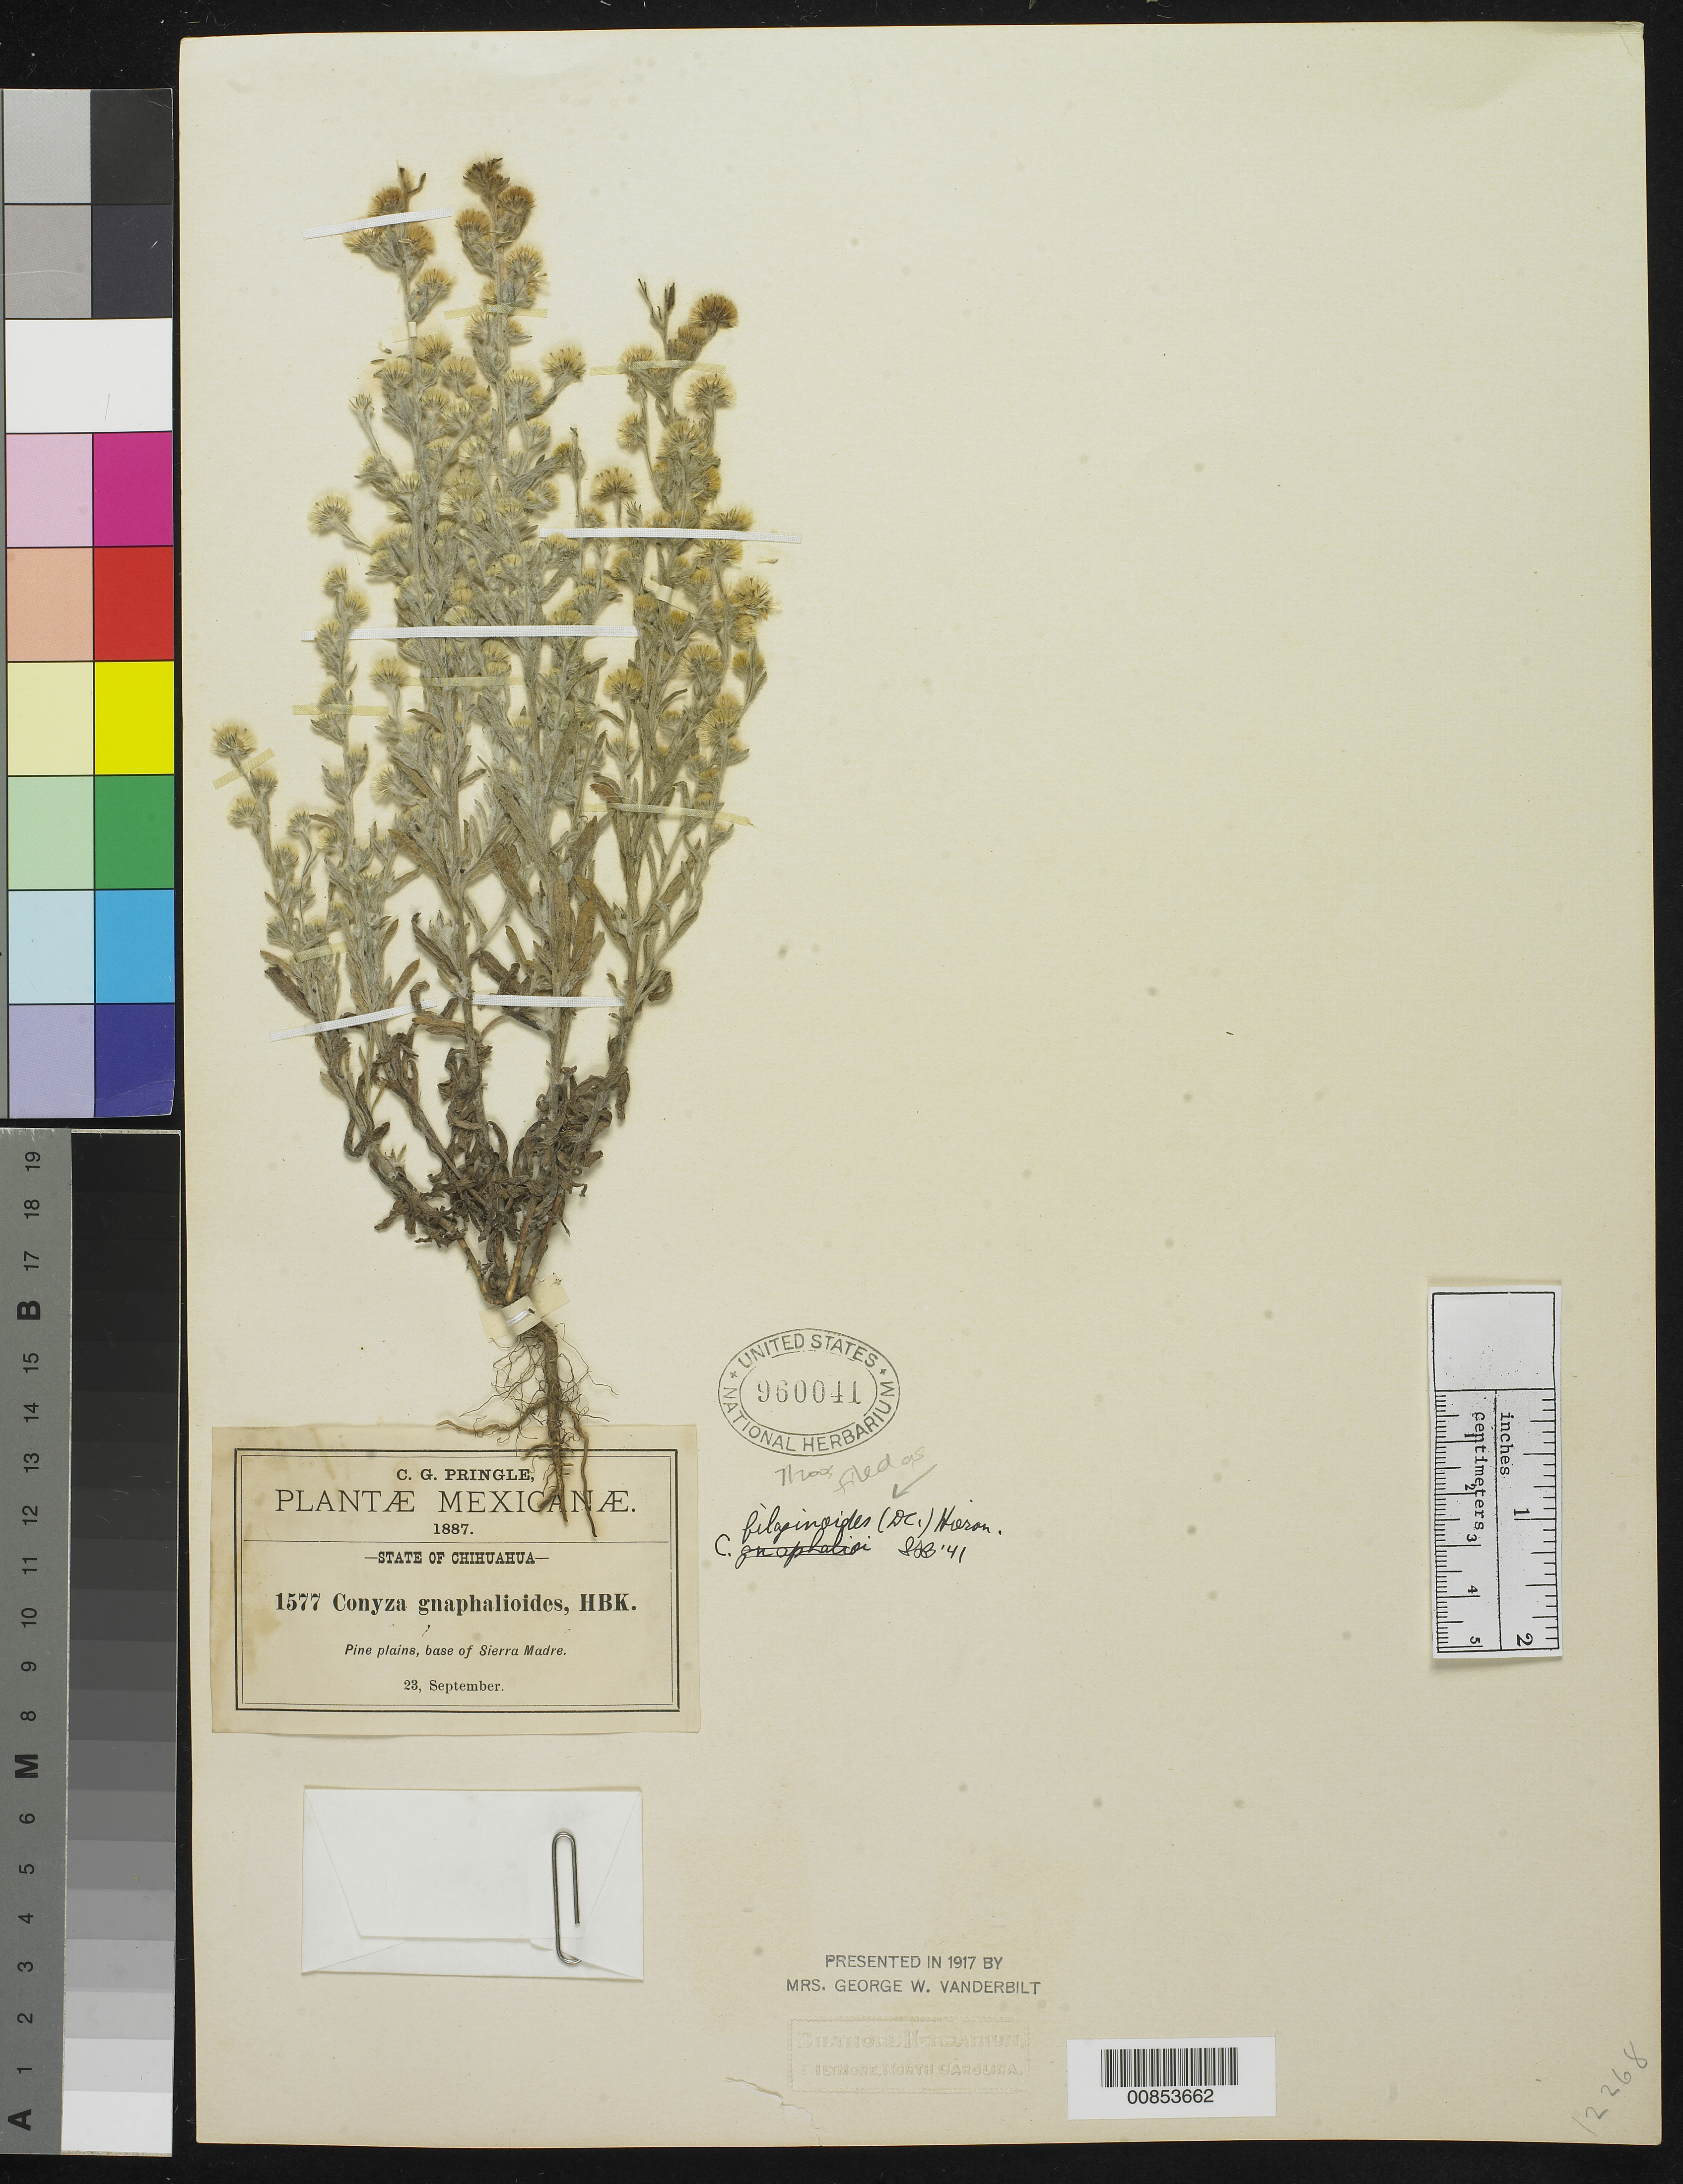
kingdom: Plantae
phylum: Tracheophyta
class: Magnoliopsida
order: Asterales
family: Asteraceae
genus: Conyza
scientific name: Conyza filaginoides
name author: (DC.) Hieron.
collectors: C. G. Pringle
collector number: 1577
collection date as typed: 23 Sep 1887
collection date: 1887-09-23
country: Mexico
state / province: Chihuahua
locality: Base of Sierra Madre, Chihuahua.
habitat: Pine plains.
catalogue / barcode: US 960041